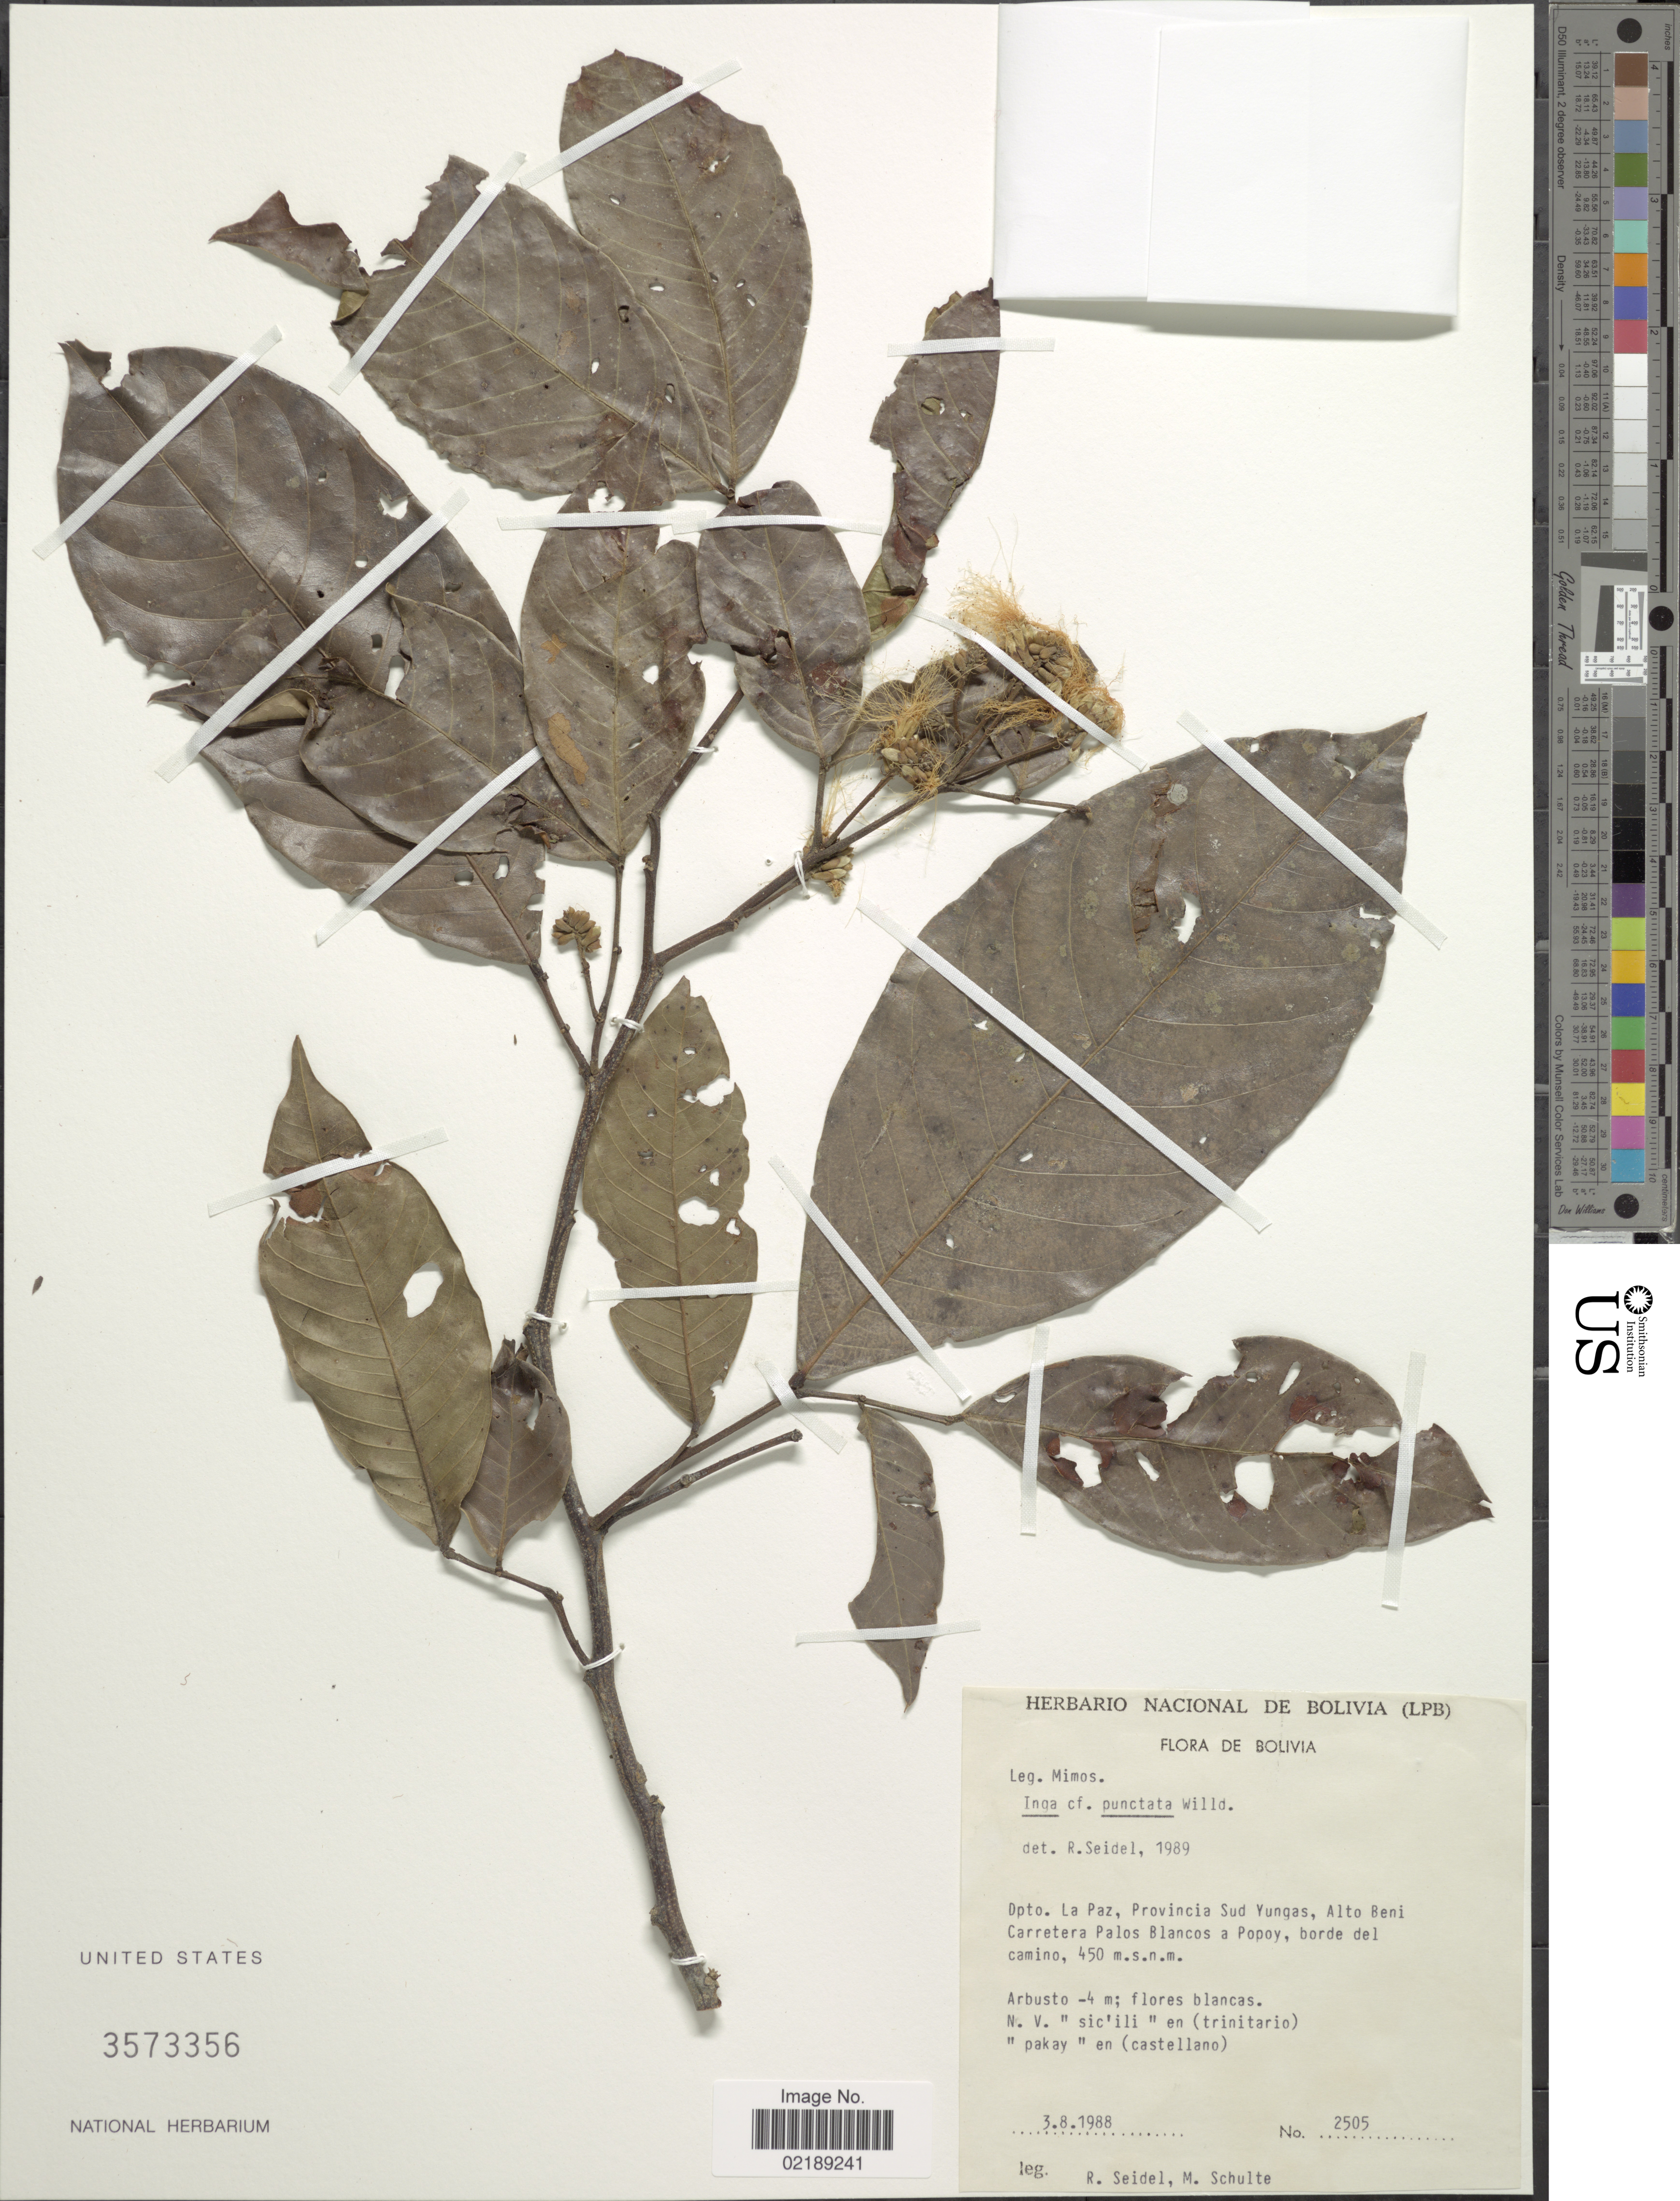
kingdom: Plantae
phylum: Tracheophyta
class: Magnoliopsida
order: Fabales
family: Fabaceae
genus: Inga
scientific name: Inga punctata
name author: Willd.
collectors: R. Seidel & M. Schulte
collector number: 2505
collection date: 1988-08-03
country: Bolivia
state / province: La Paz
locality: Provincia Sud Yungas, Alto Beno, Carretera Palos Blancos a Popoy, borde del camino.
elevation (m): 450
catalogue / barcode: US 3573356